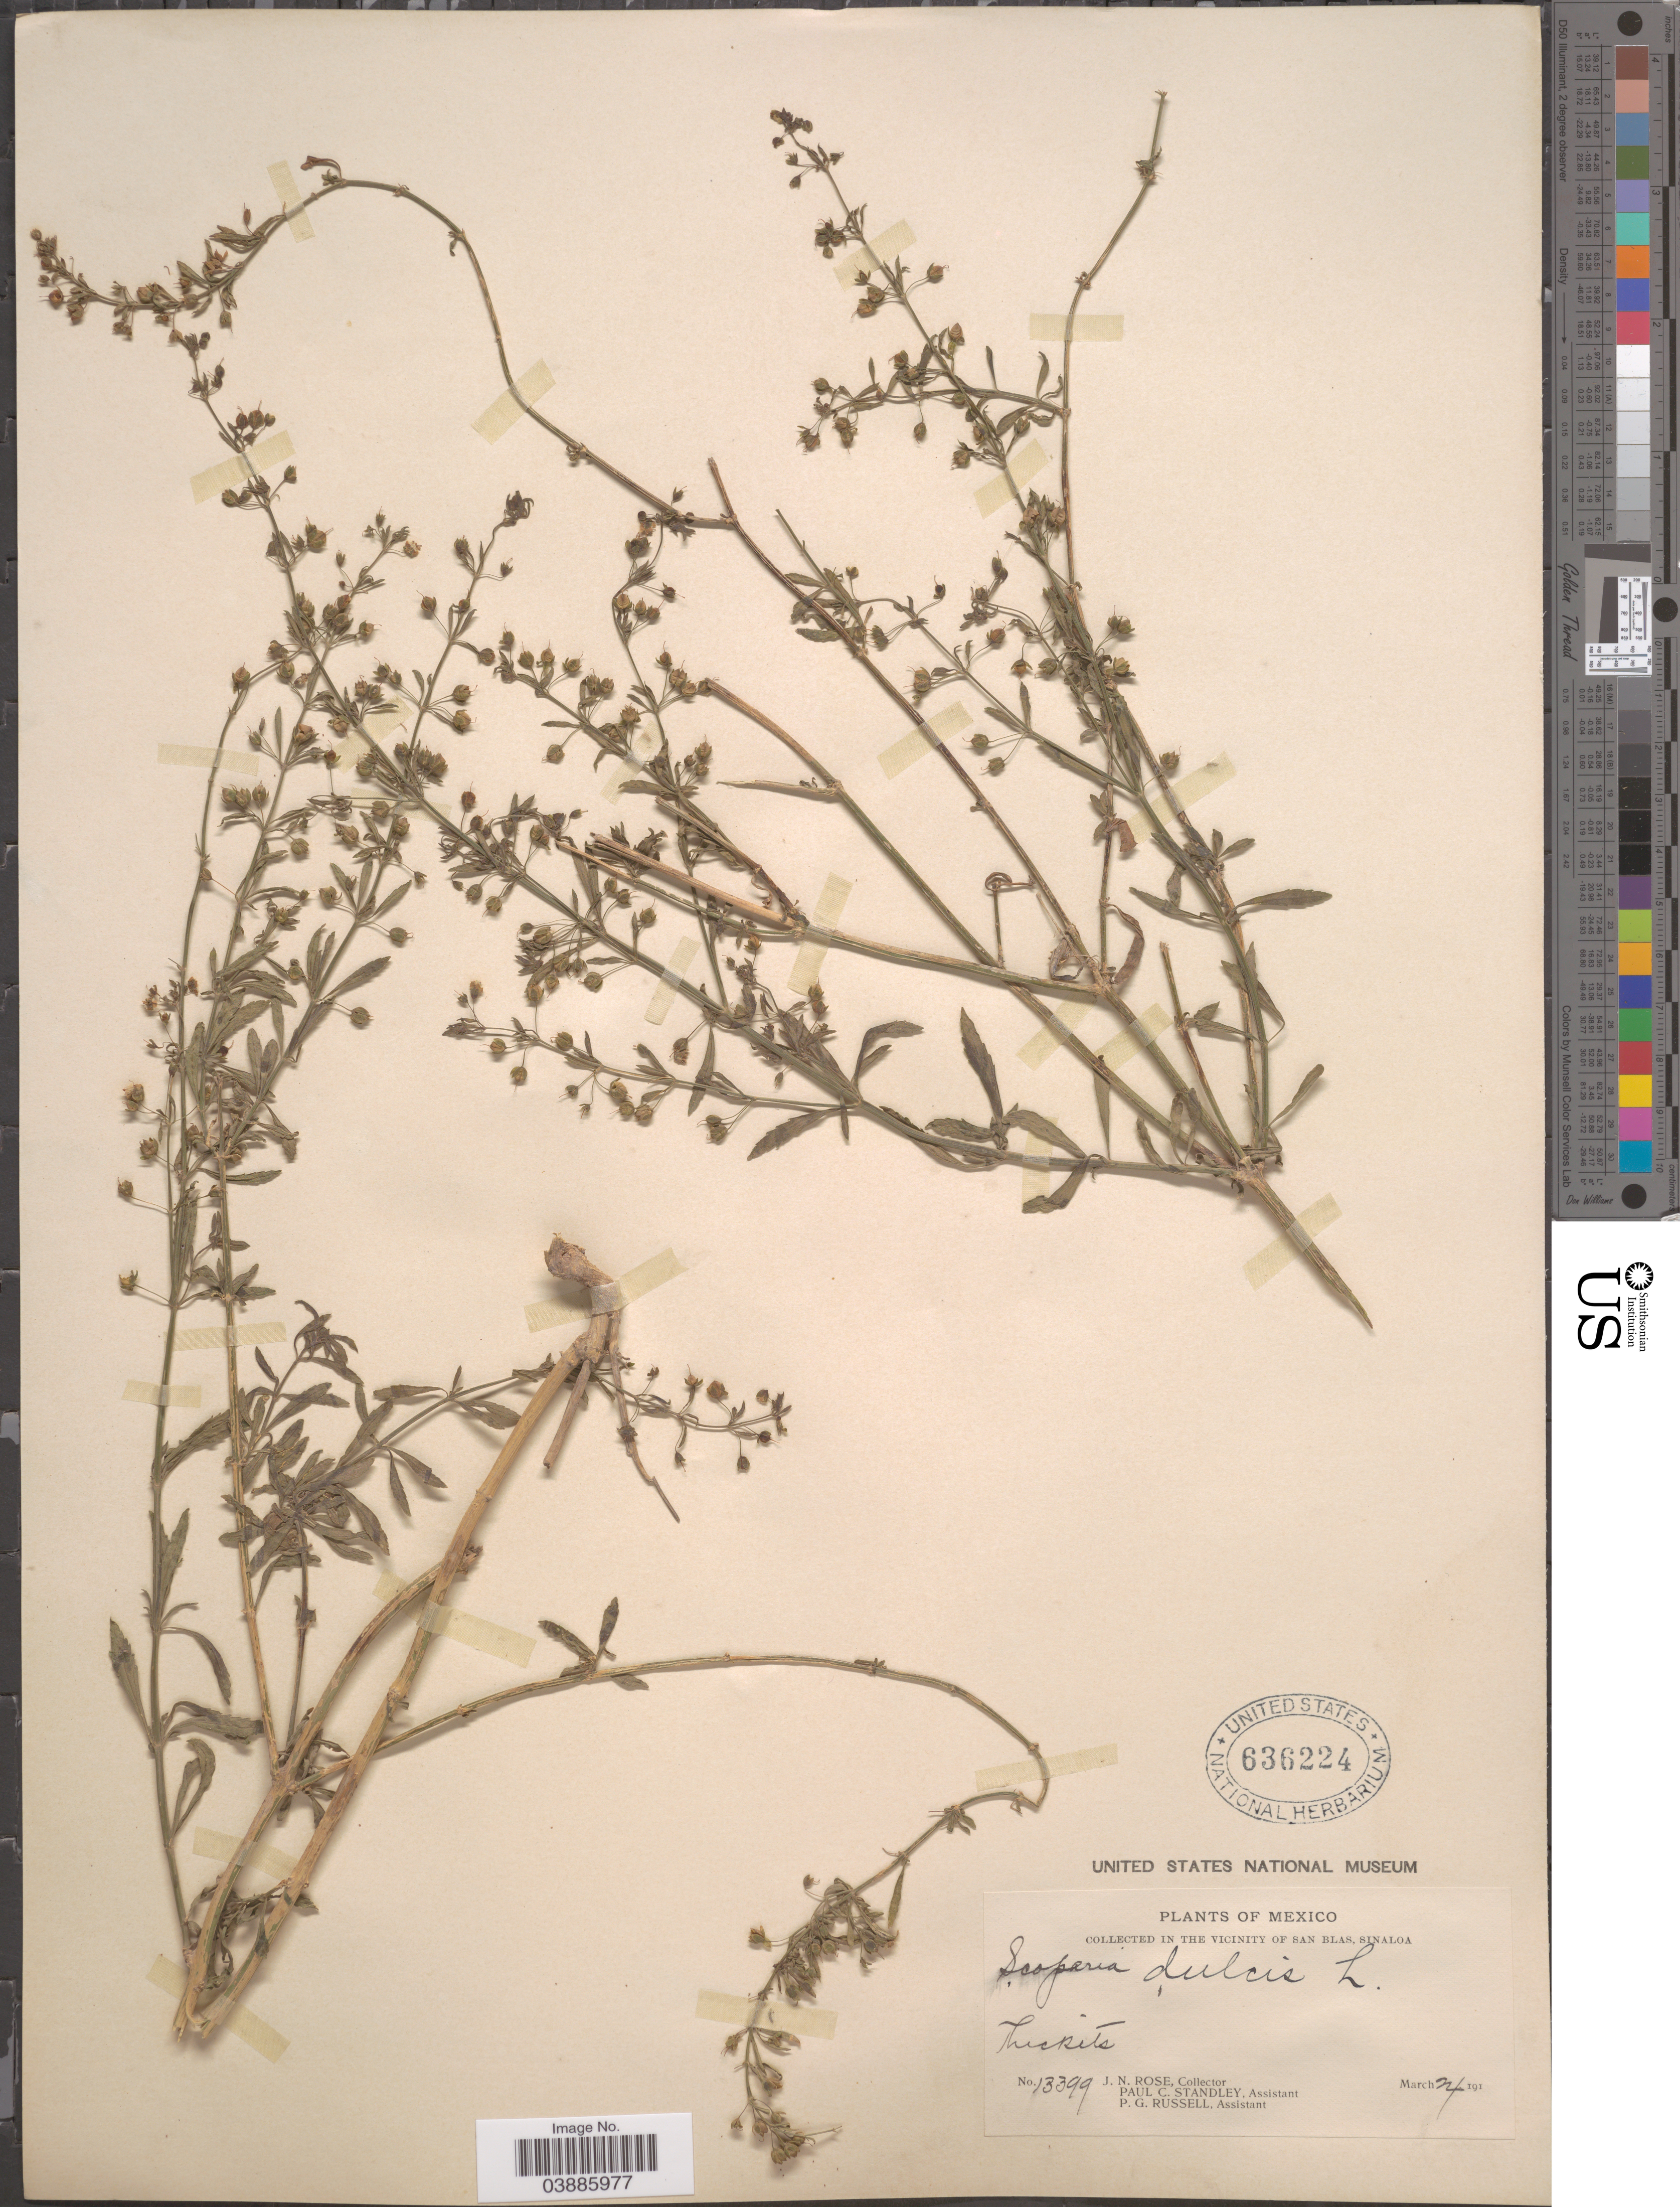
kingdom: Plantae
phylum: Tracheophyta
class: Magnoliopsida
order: Lamiales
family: Plantaginaceae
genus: Scoparia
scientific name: Scoparia dulcis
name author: L.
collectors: J. N. Rose, P. C. Standley & P. G. Russell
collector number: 13399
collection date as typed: March 24 191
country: Mexico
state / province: Sinaloa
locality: In the vicinity of San Blas.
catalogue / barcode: US 636224